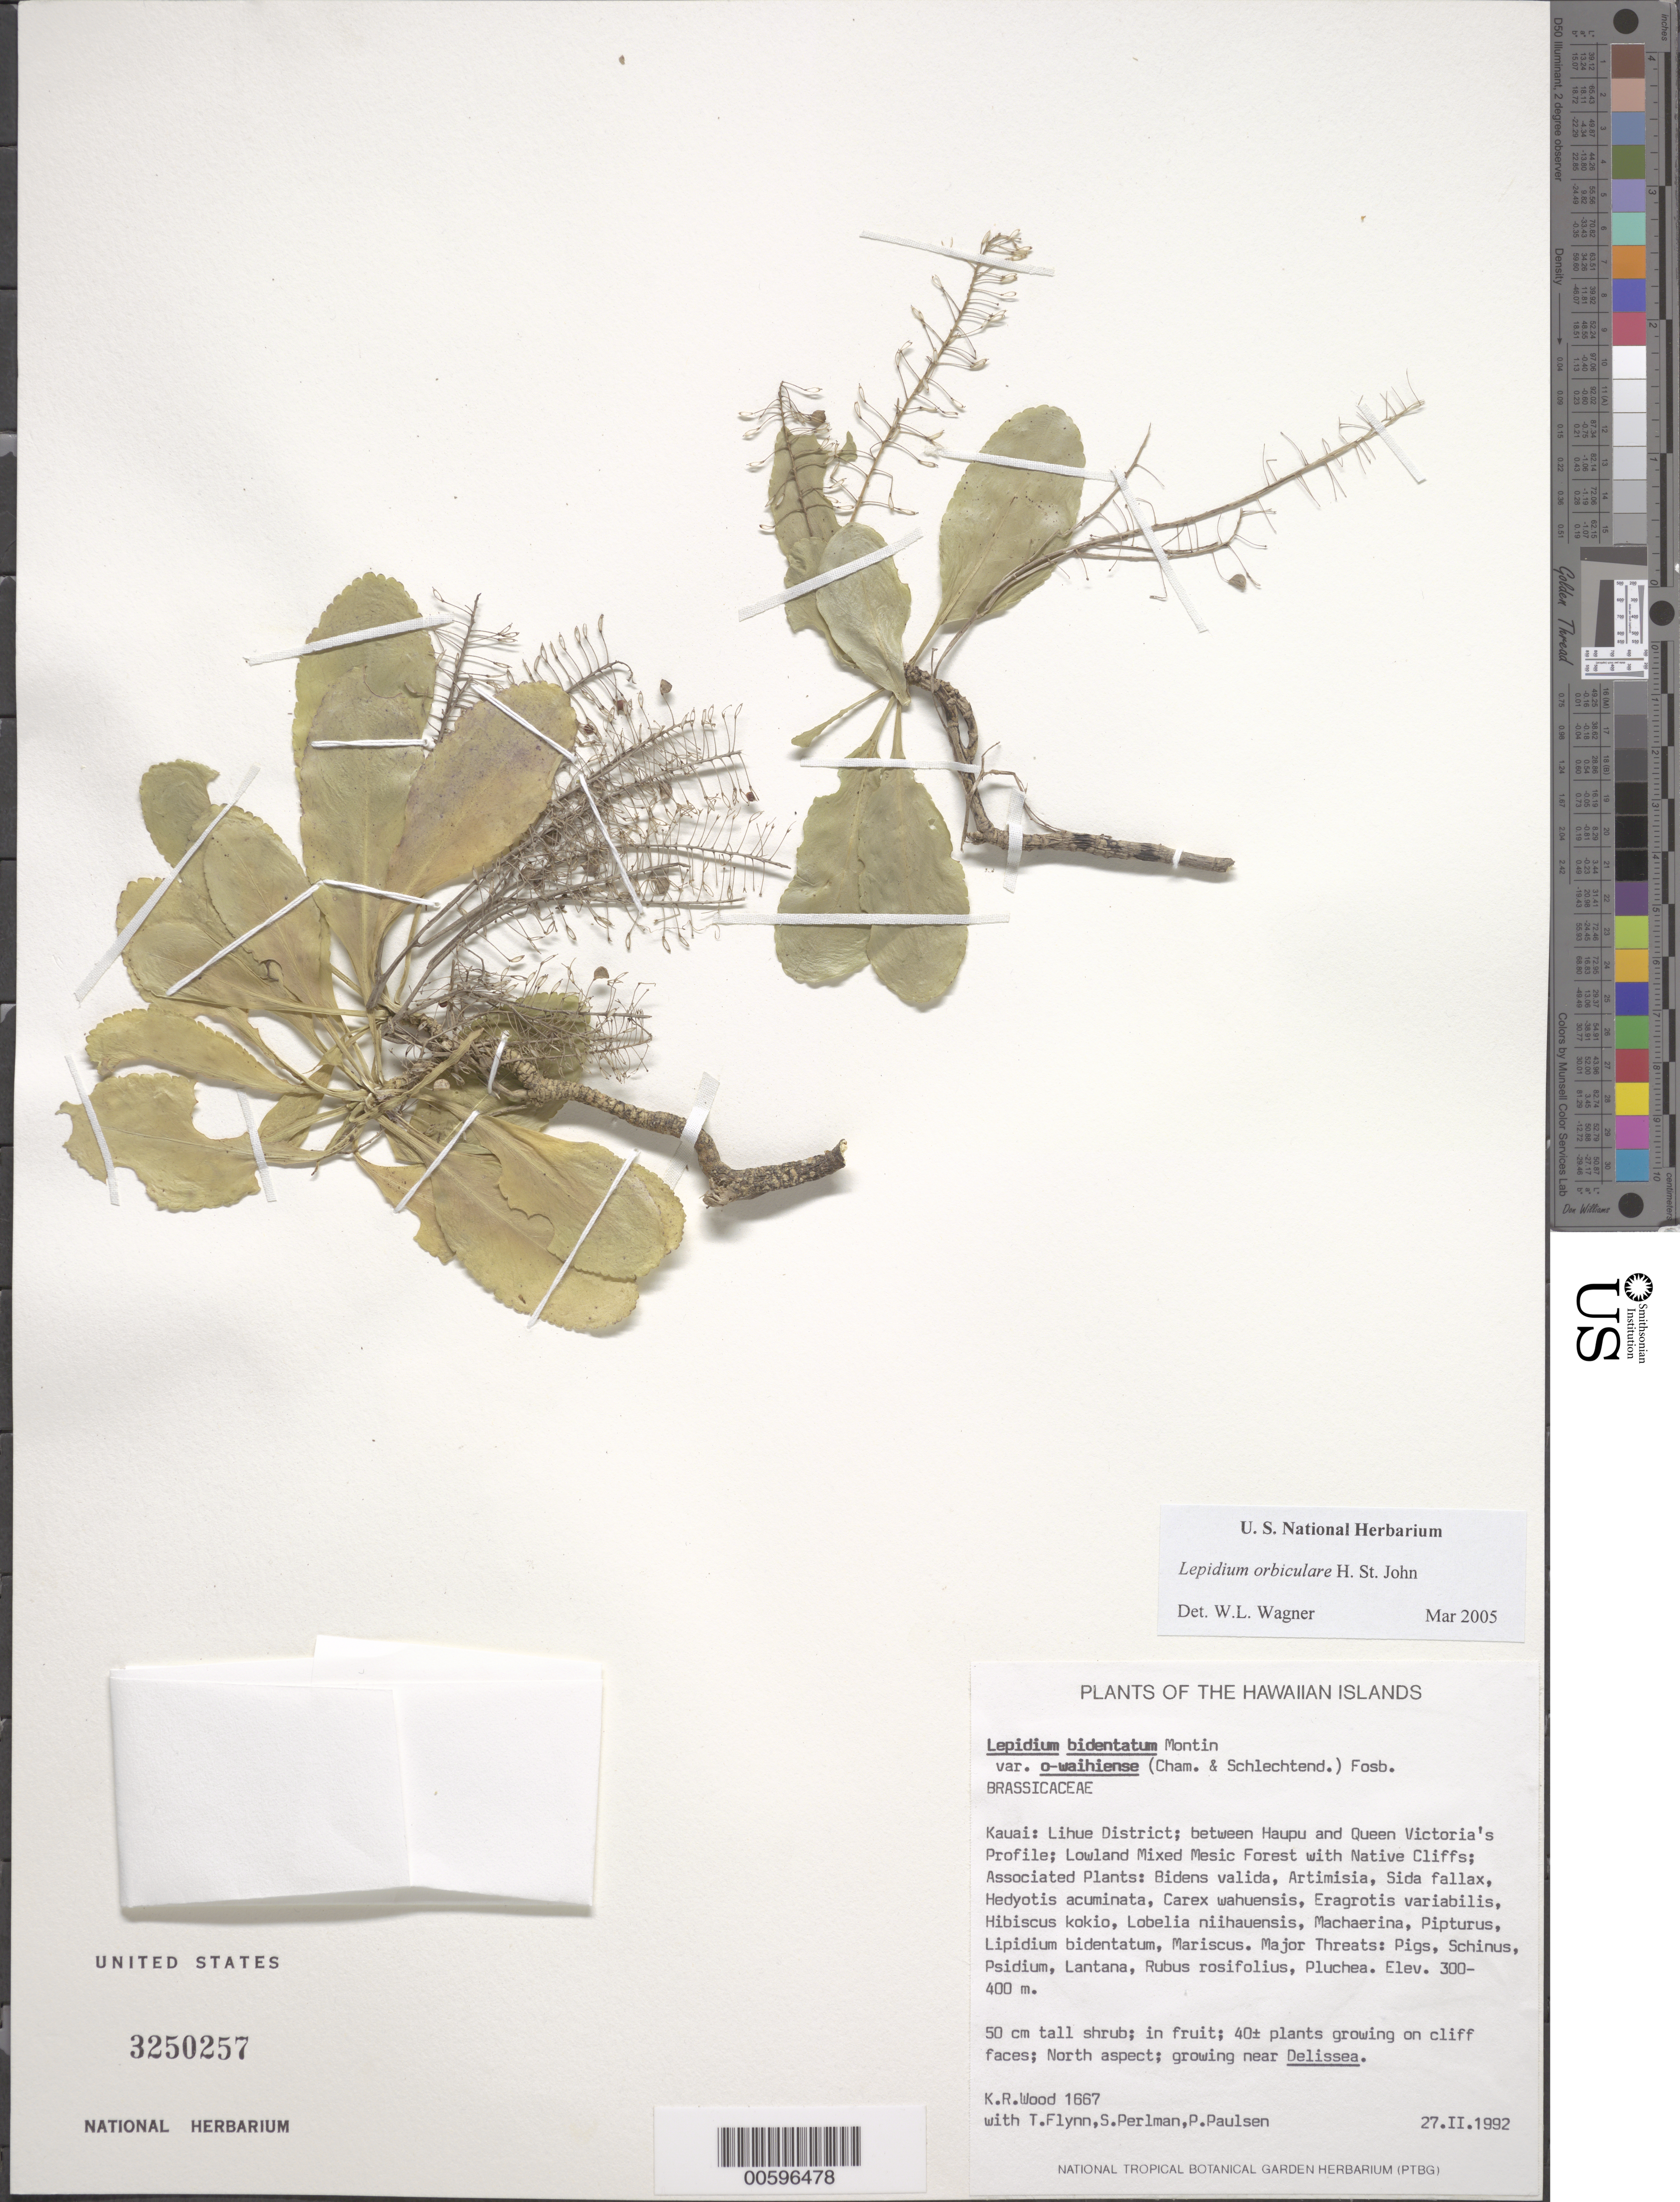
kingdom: Plantae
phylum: Tracheophyta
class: Magnoliopsida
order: Brassicales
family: Brassicaceae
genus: Lepidium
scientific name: Lepidium orbiculare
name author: H. St. John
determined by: Wagner, W. L., (BOT), Smithsonian Institution - National Museum of Natural History (UNITED STATES)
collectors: K. R. Wood, T. W. Flynn, S. P. Perlman & P. Paulsen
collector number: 1667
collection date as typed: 27 Feb 1992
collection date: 1992-02-27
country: United States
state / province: Hawaii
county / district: Kauai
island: Kaua'i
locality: Lihue Dist; between Haupu and Queen Victoria's Profile.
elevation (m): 300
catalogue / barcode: US 3250257